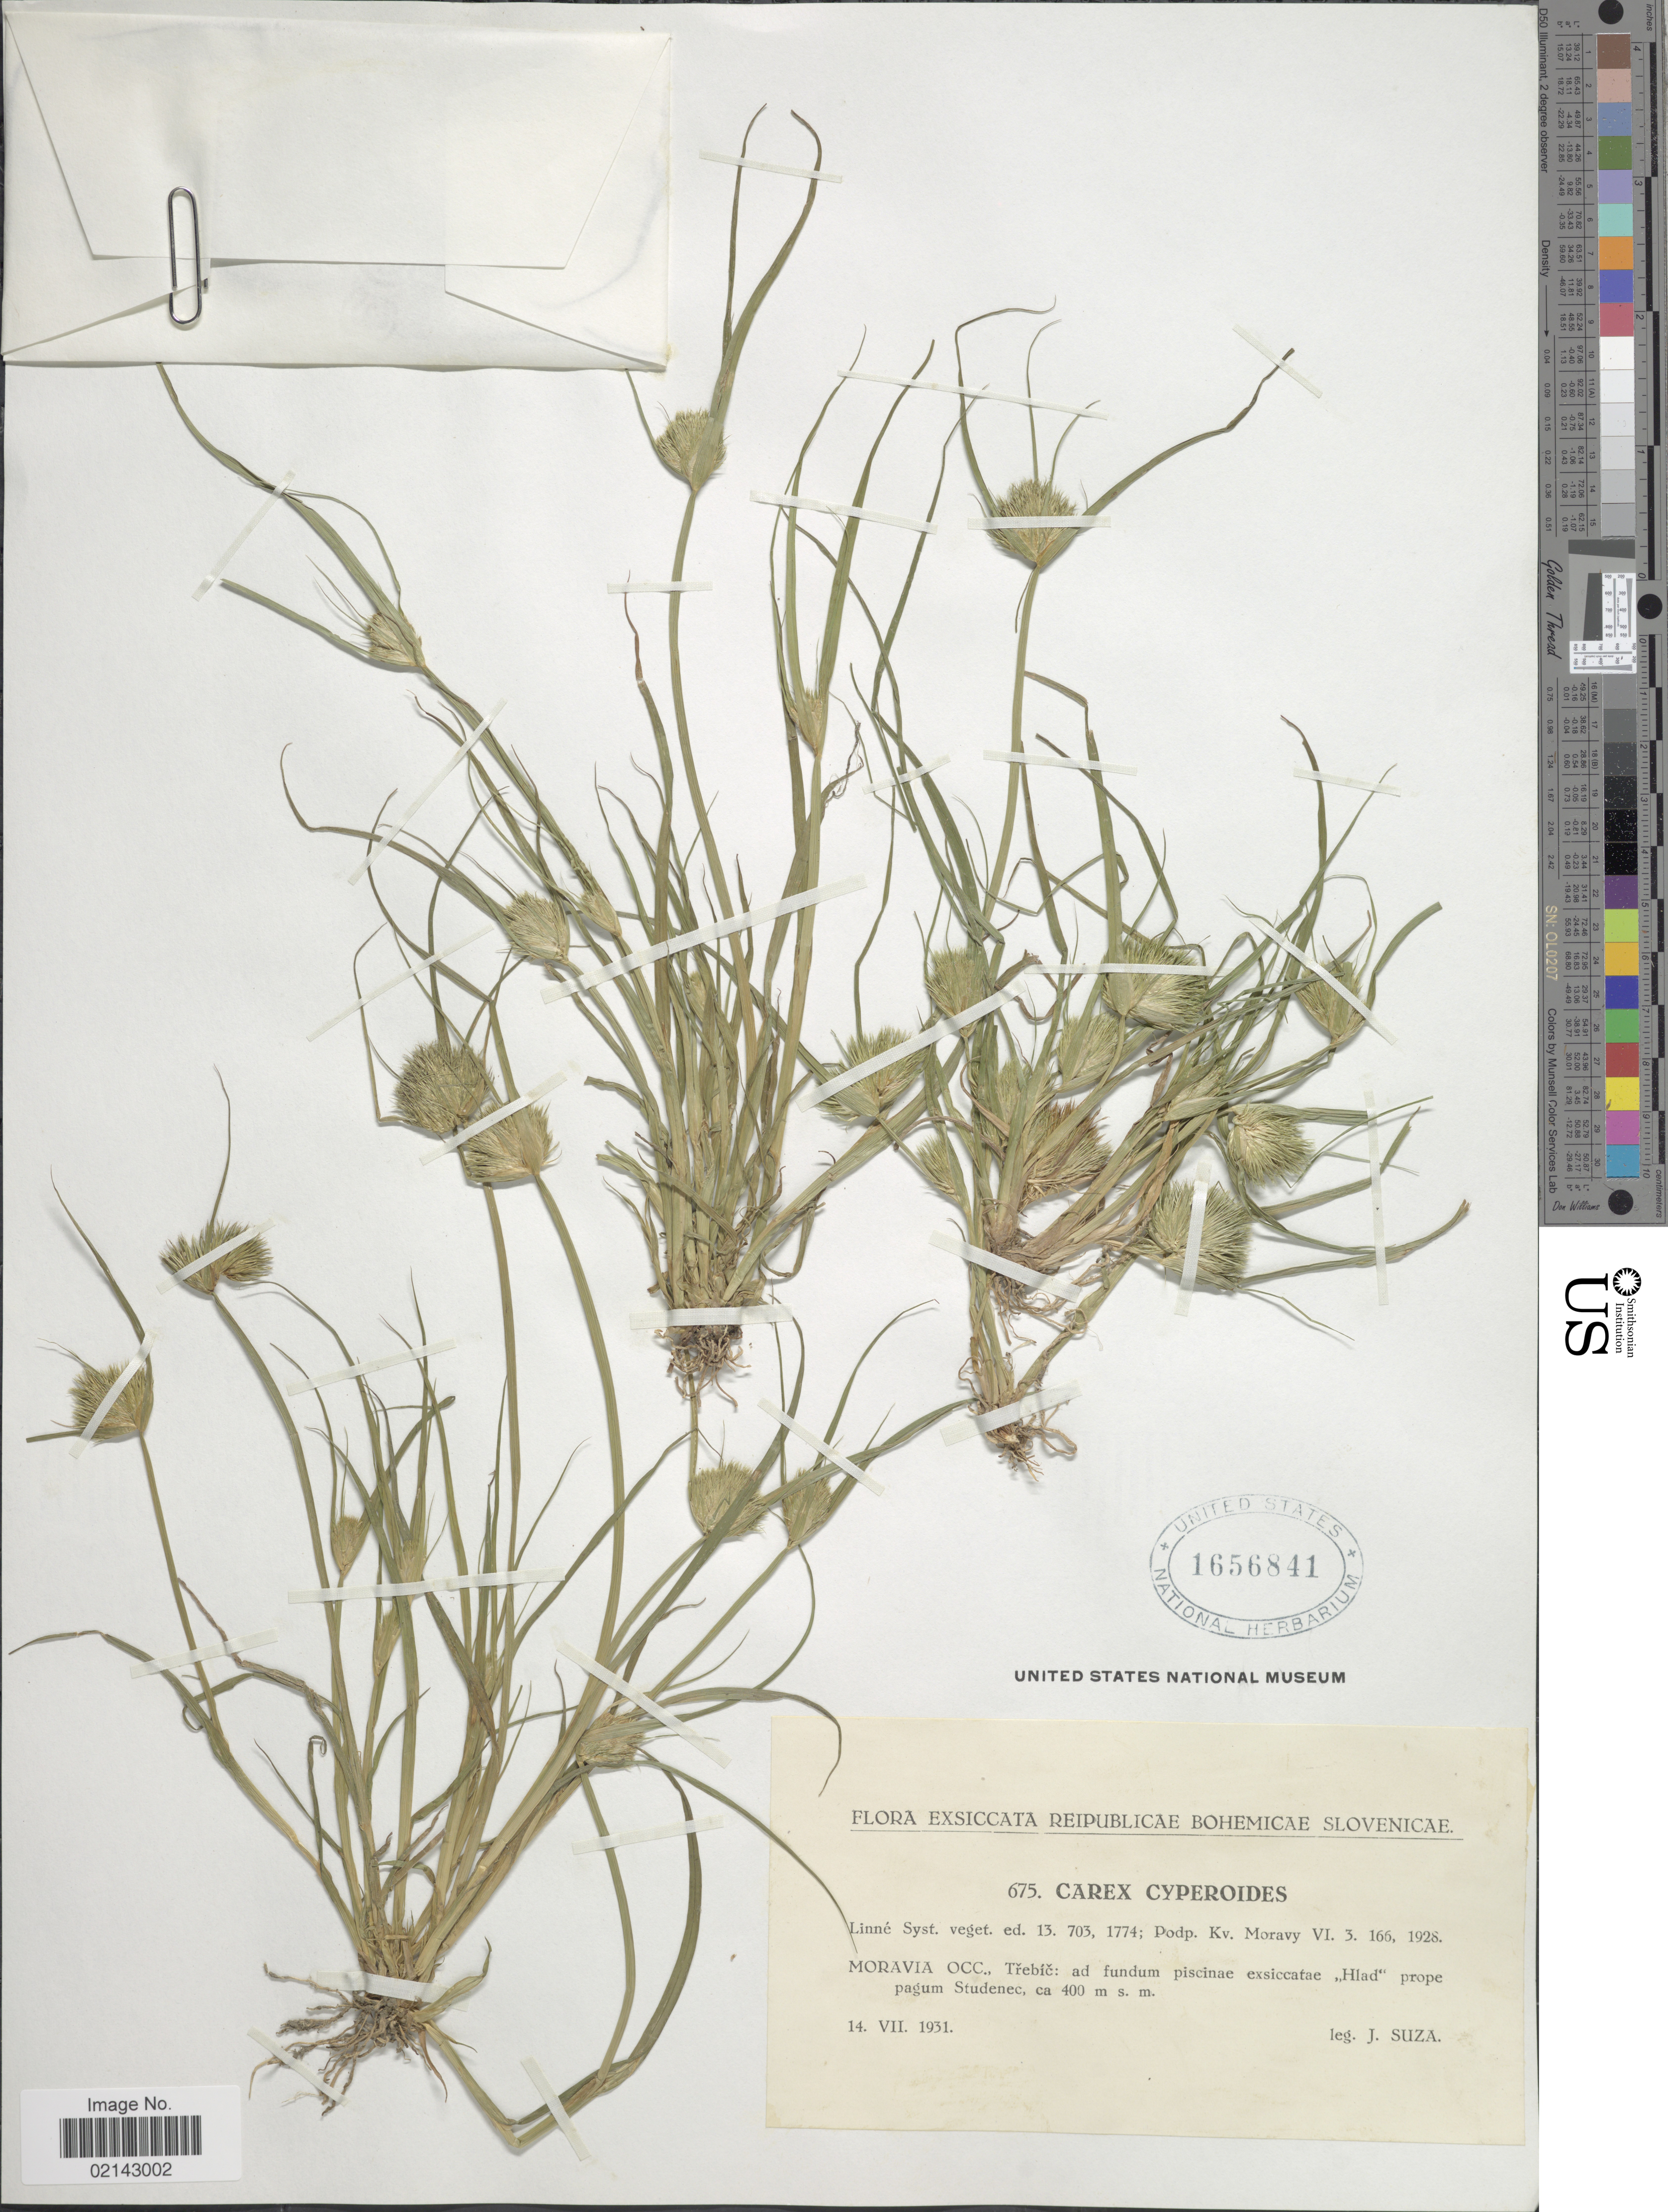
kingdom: Plantae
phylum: Tracheophyta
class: Liliopsida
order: Poales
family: Cyperaceae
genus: Carex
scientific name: Carex bohemica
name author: Schreb.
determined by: Strong, Mark T., (BOT), Smithsonian Institution - National Museum of Natural History (UNITED STATES)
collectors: J. Suza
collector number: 675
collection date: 1931-07-14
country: Czechia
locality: Reipublicae Bohemicae Slovenicae, Moravia Occ., Trebic: ad fundum piscinae "Hlad"prope pagum Studenec.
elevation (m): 400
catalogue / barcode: US 1656841